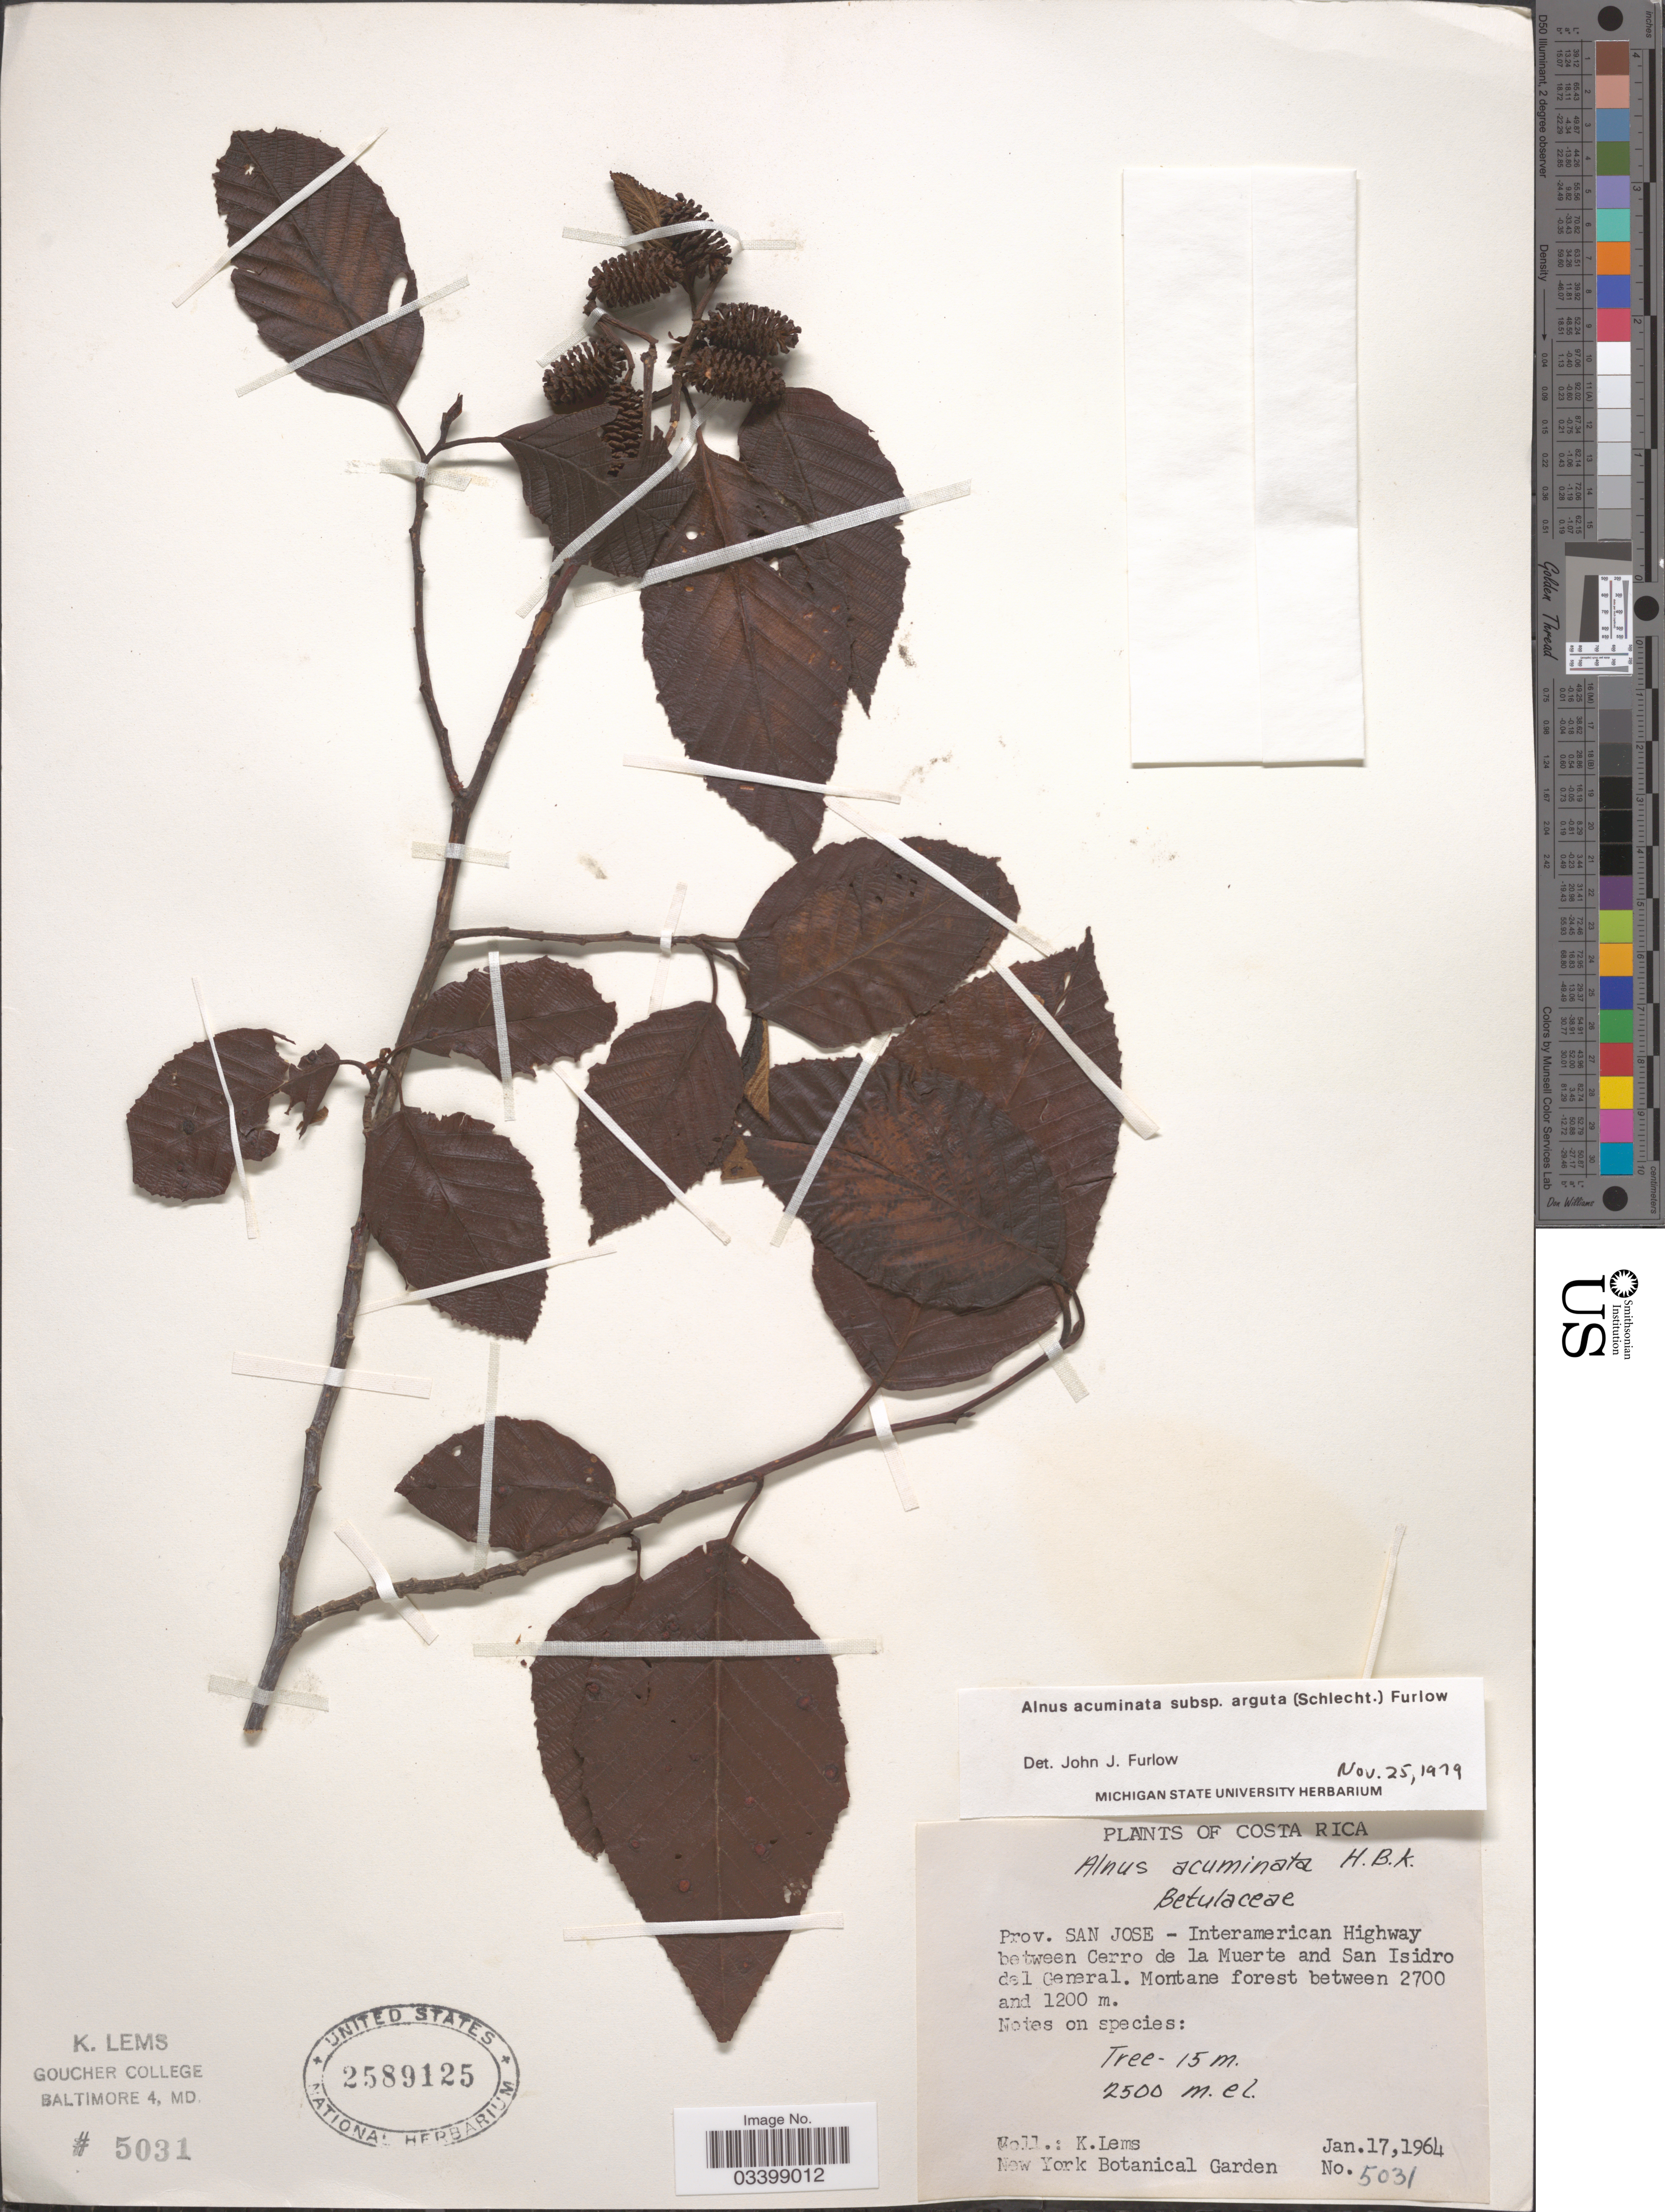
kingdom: Plantae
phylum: Tracheophyta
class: Magnoliopsida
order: Fagales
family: Betulaceae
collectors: K. Lems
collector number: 5031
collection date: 1964-01-17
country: Costa Rica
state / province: San José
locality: Prov. San Jose - Interamerican Highway between Cerro de la Muerte and San Isidro del General.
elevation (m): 1200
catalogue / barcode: US 2589125